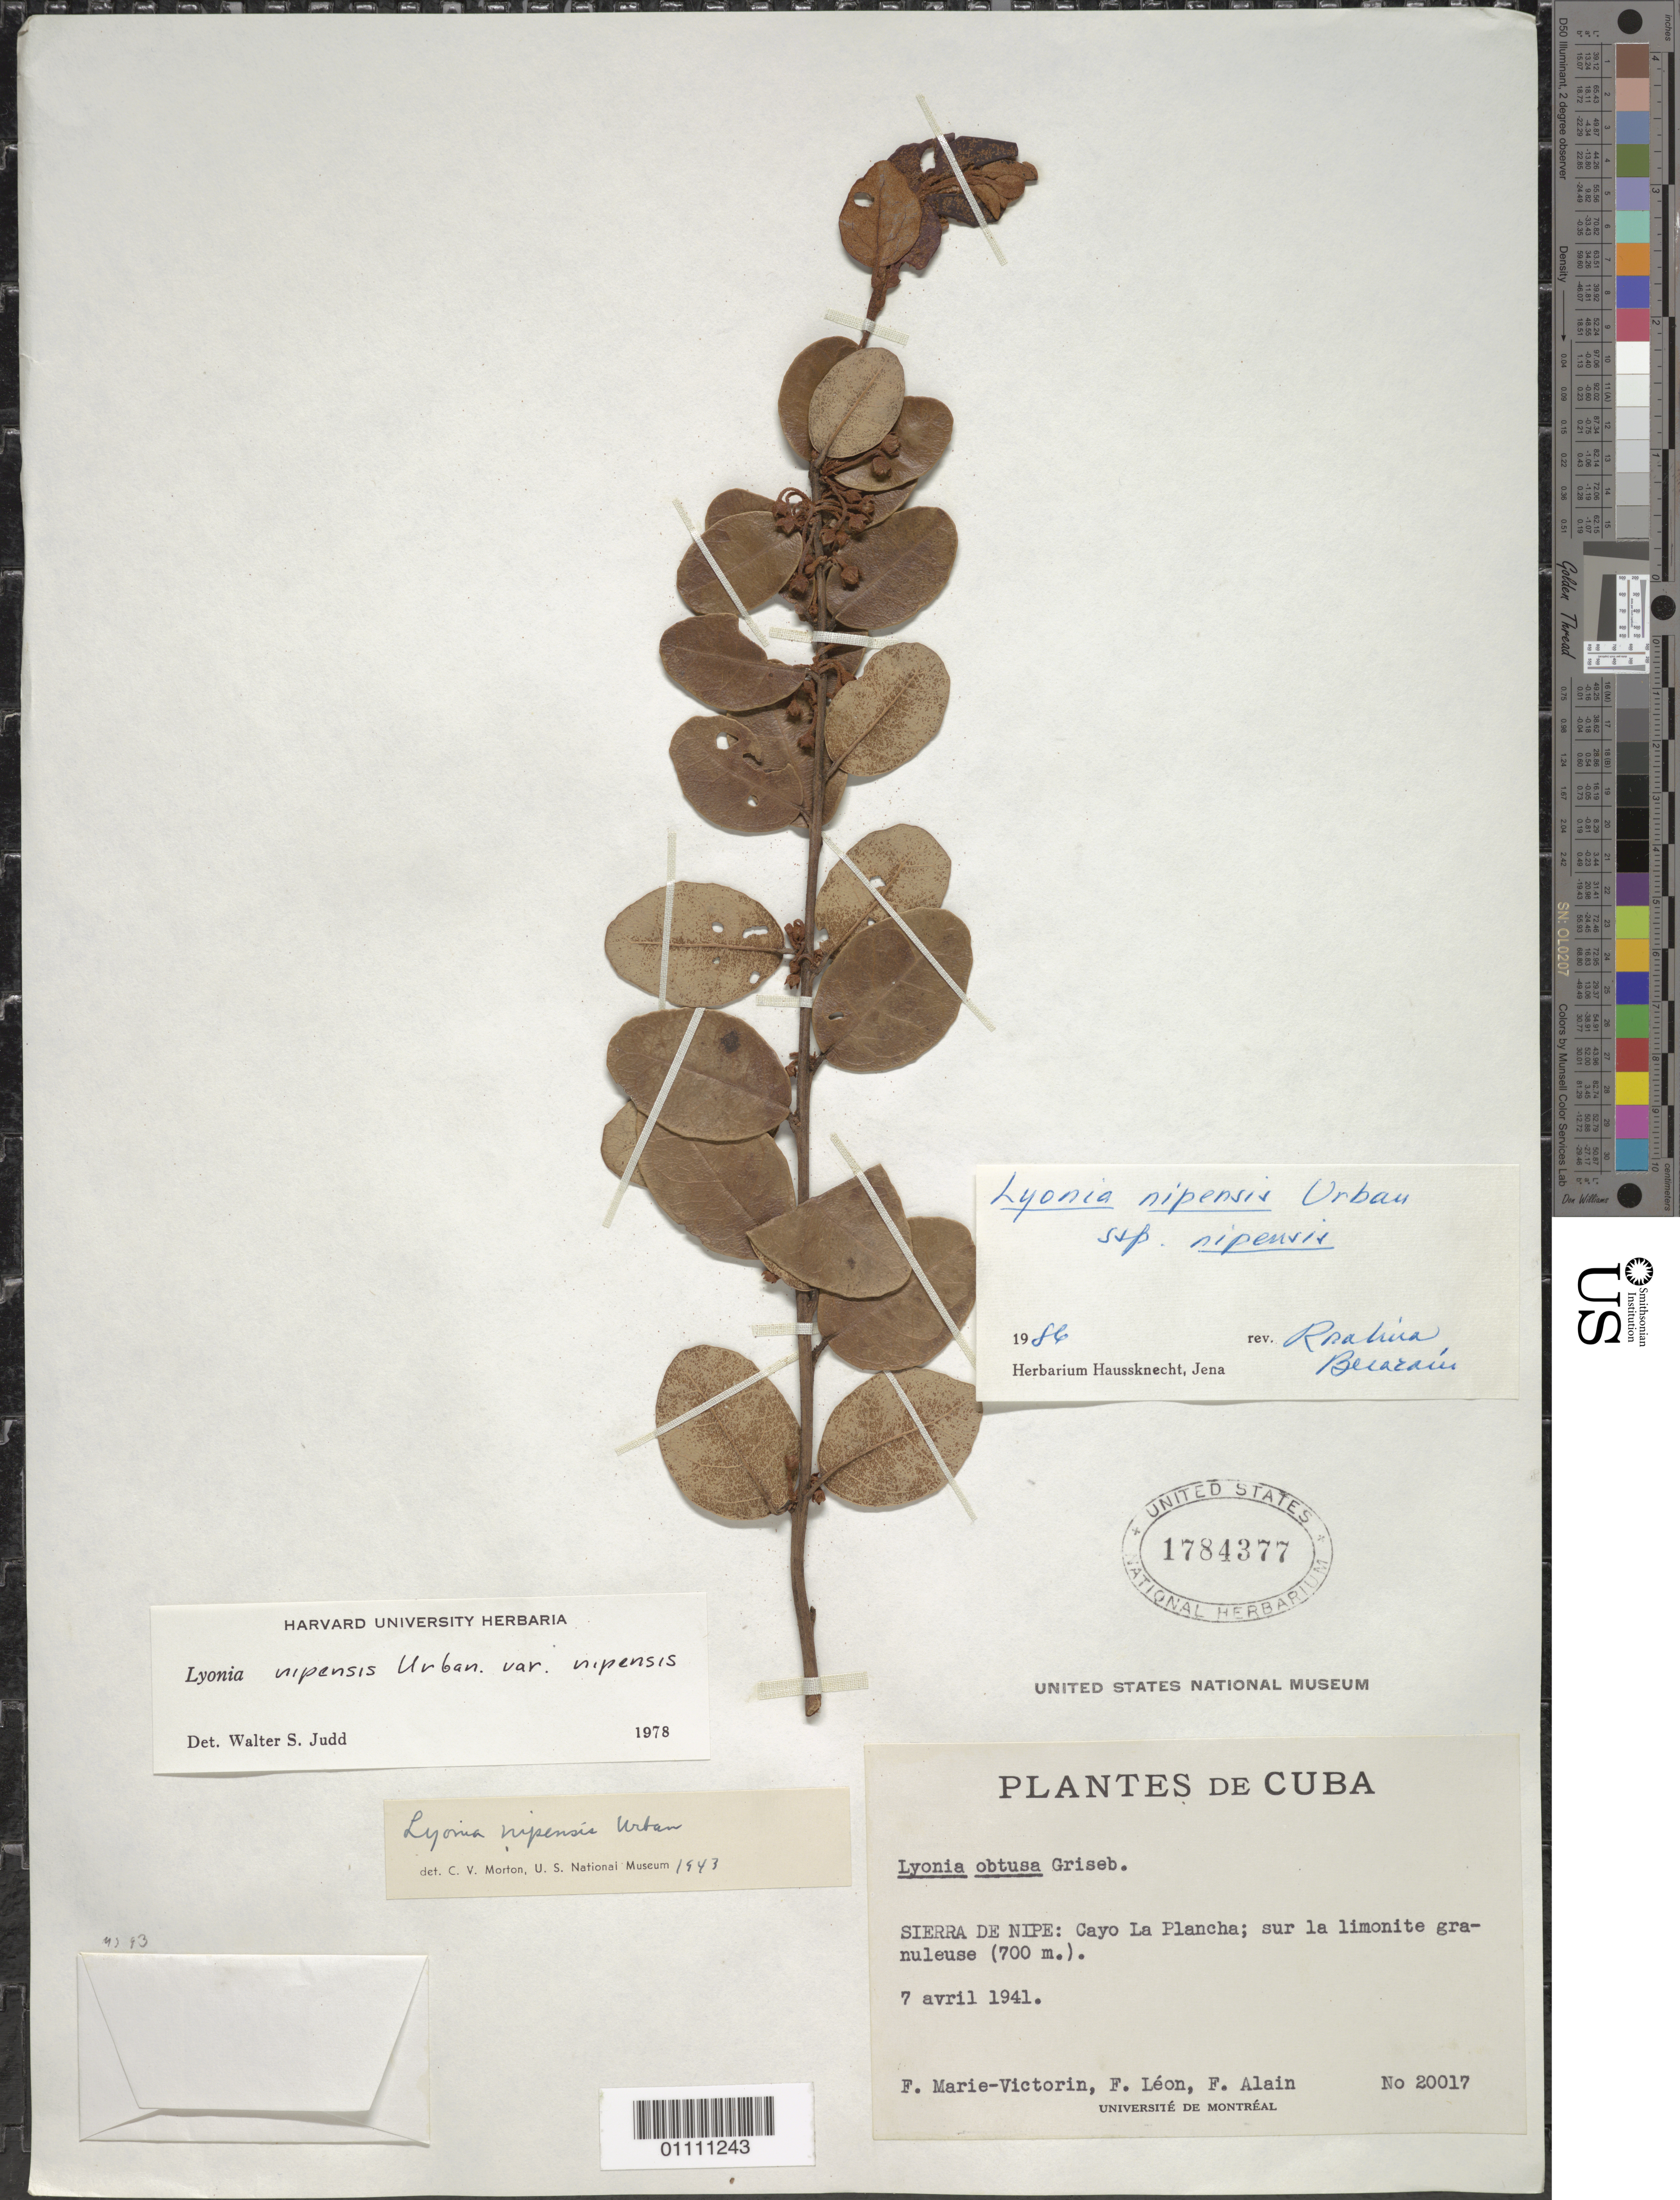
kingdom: Plantae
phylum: Tracheophyta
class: Magnoliopsida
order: Ericales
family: Ericaceae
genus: Lyonia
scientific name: Lyonia nipensis subsp. nipensis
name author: Urb.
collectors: Fr. Marie-Victorin, Bro. León & A. H. Liogier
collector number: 20017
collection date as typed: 07 Apr 1941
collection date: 1941-04-07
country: Cuba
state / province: Holguín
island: Cuba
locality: Sierra de Nipe: Cayo La Plancha; sur la liminite granuleuse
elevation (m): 700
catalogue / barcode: US 1784377